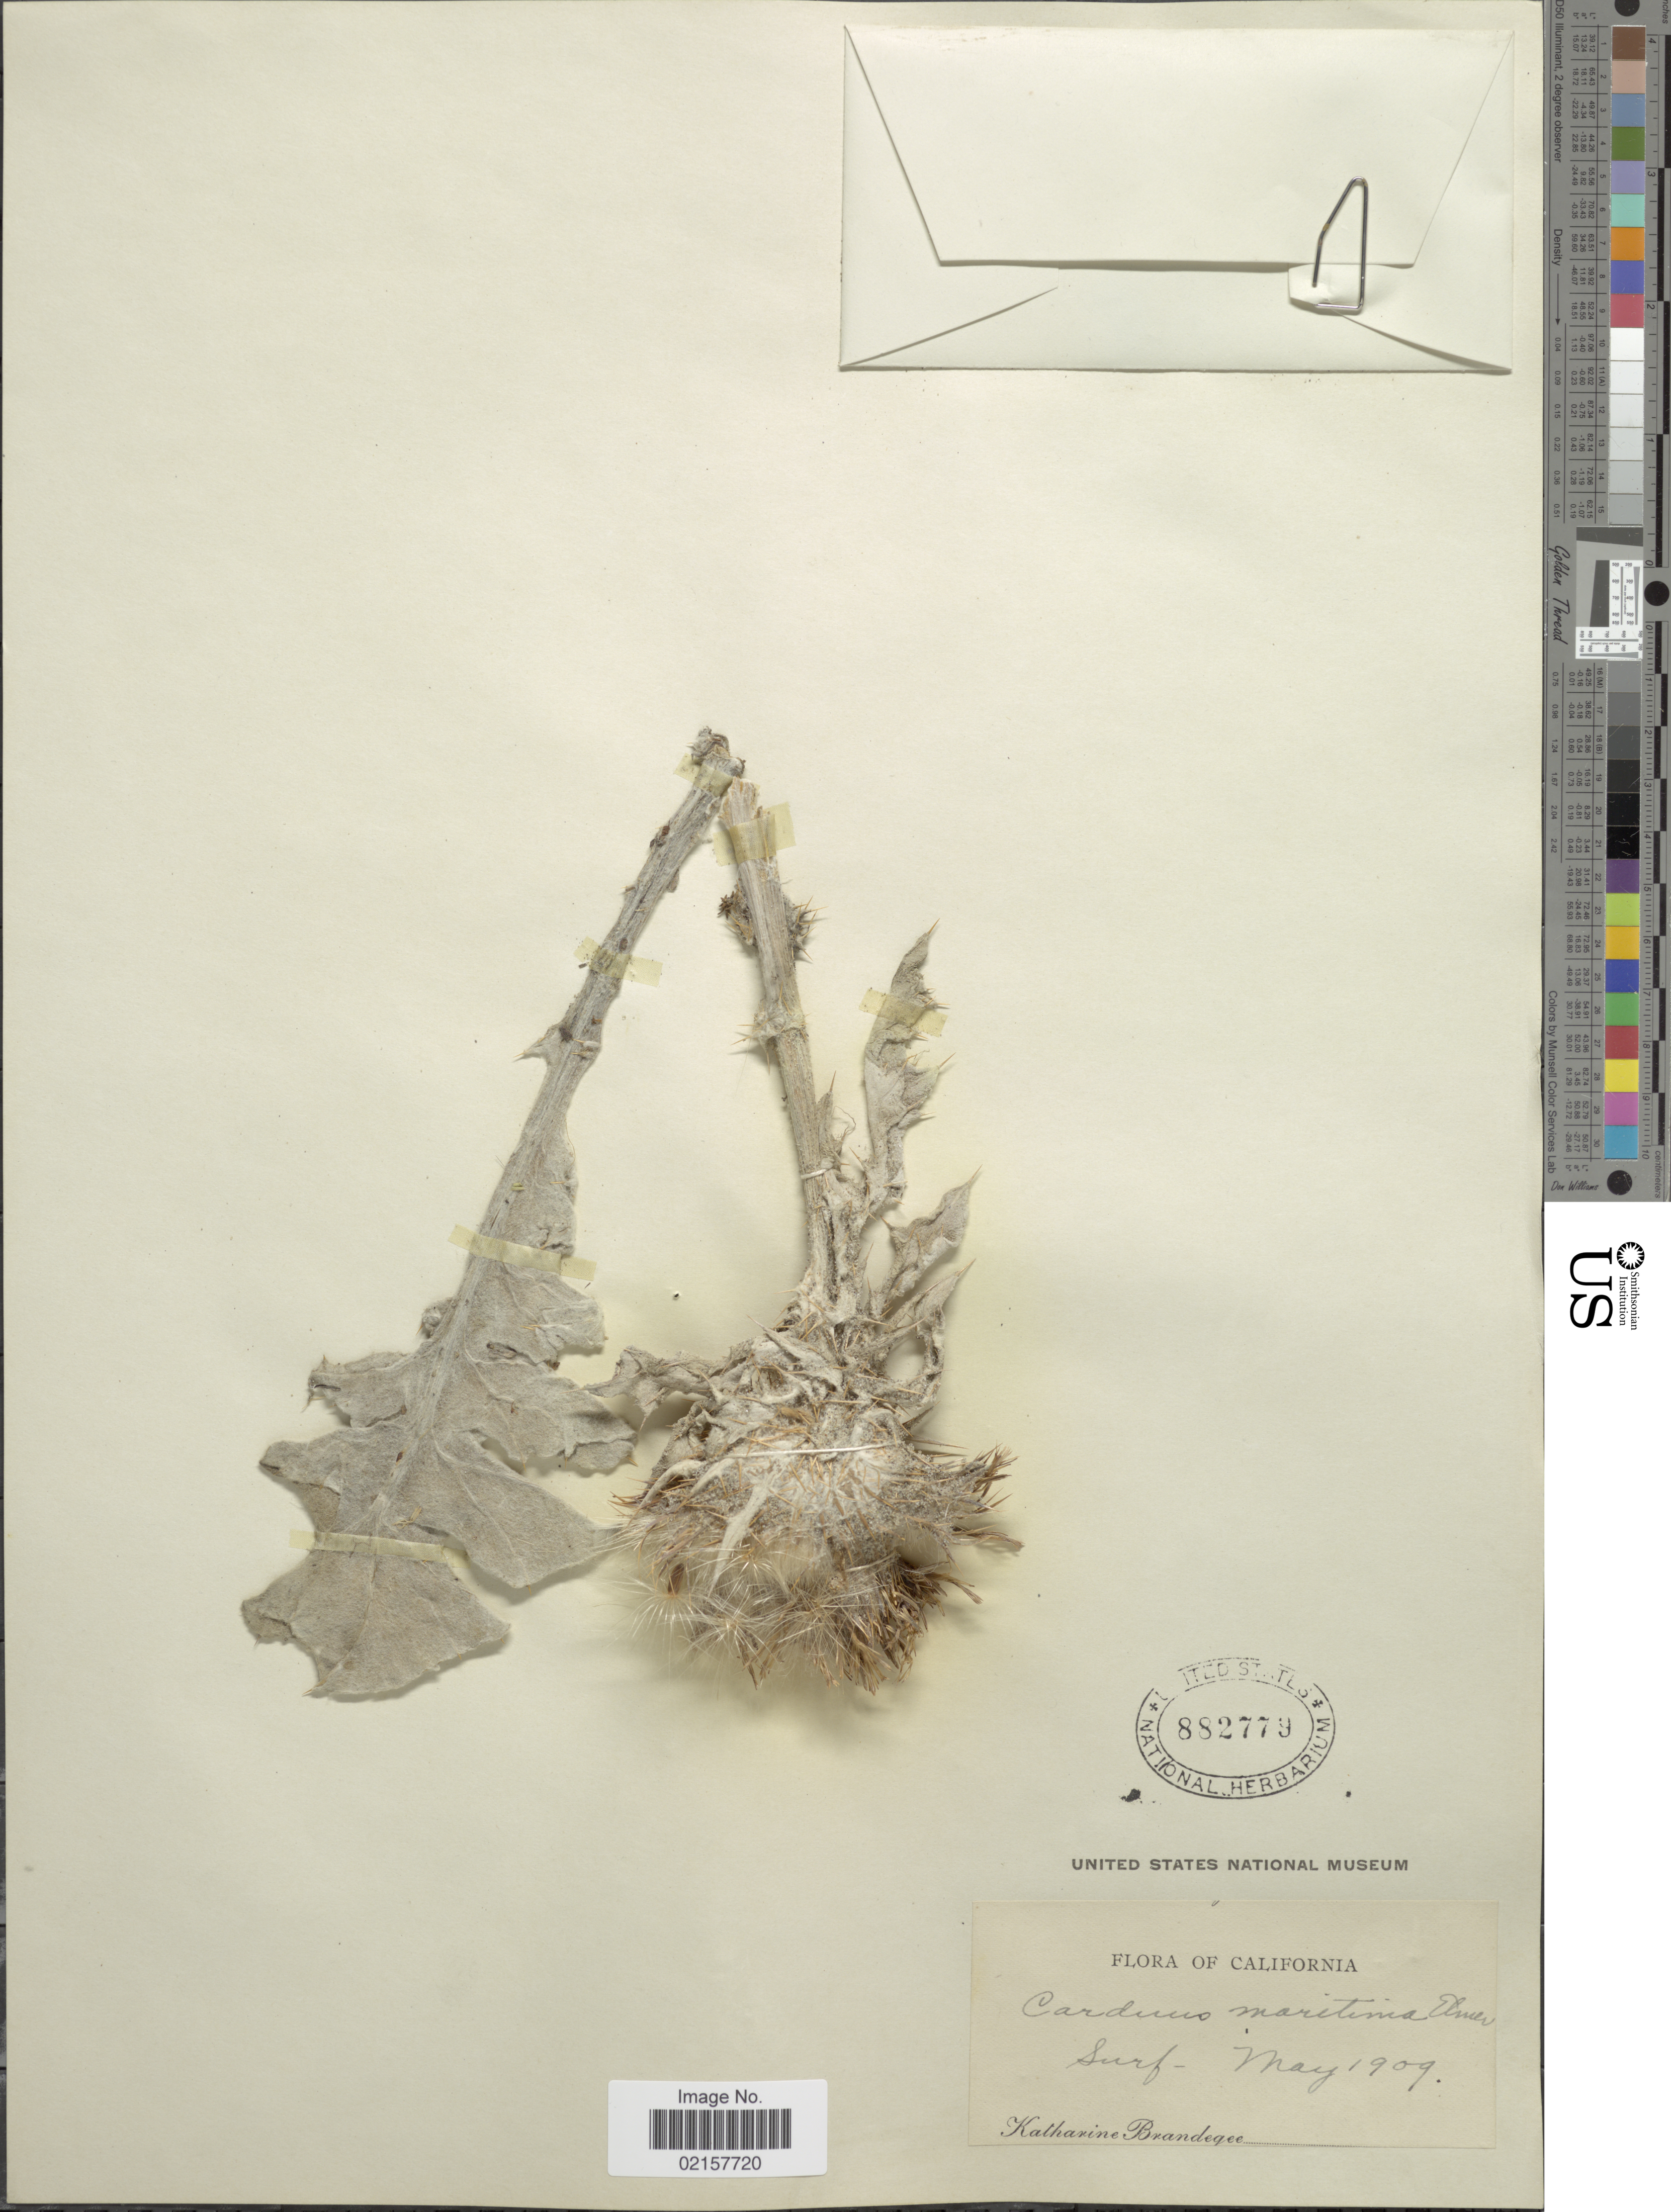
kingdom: Plantae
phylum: Tracheophyta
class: Magnoliopsida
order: Asterales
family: Asteraceae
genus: Cirsium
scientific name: Cirsium rhothophilum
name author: S.F. Blake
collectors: M. K. Brandegee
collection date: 1909-05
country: United States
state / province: California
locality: Surf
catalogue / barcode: US 882779